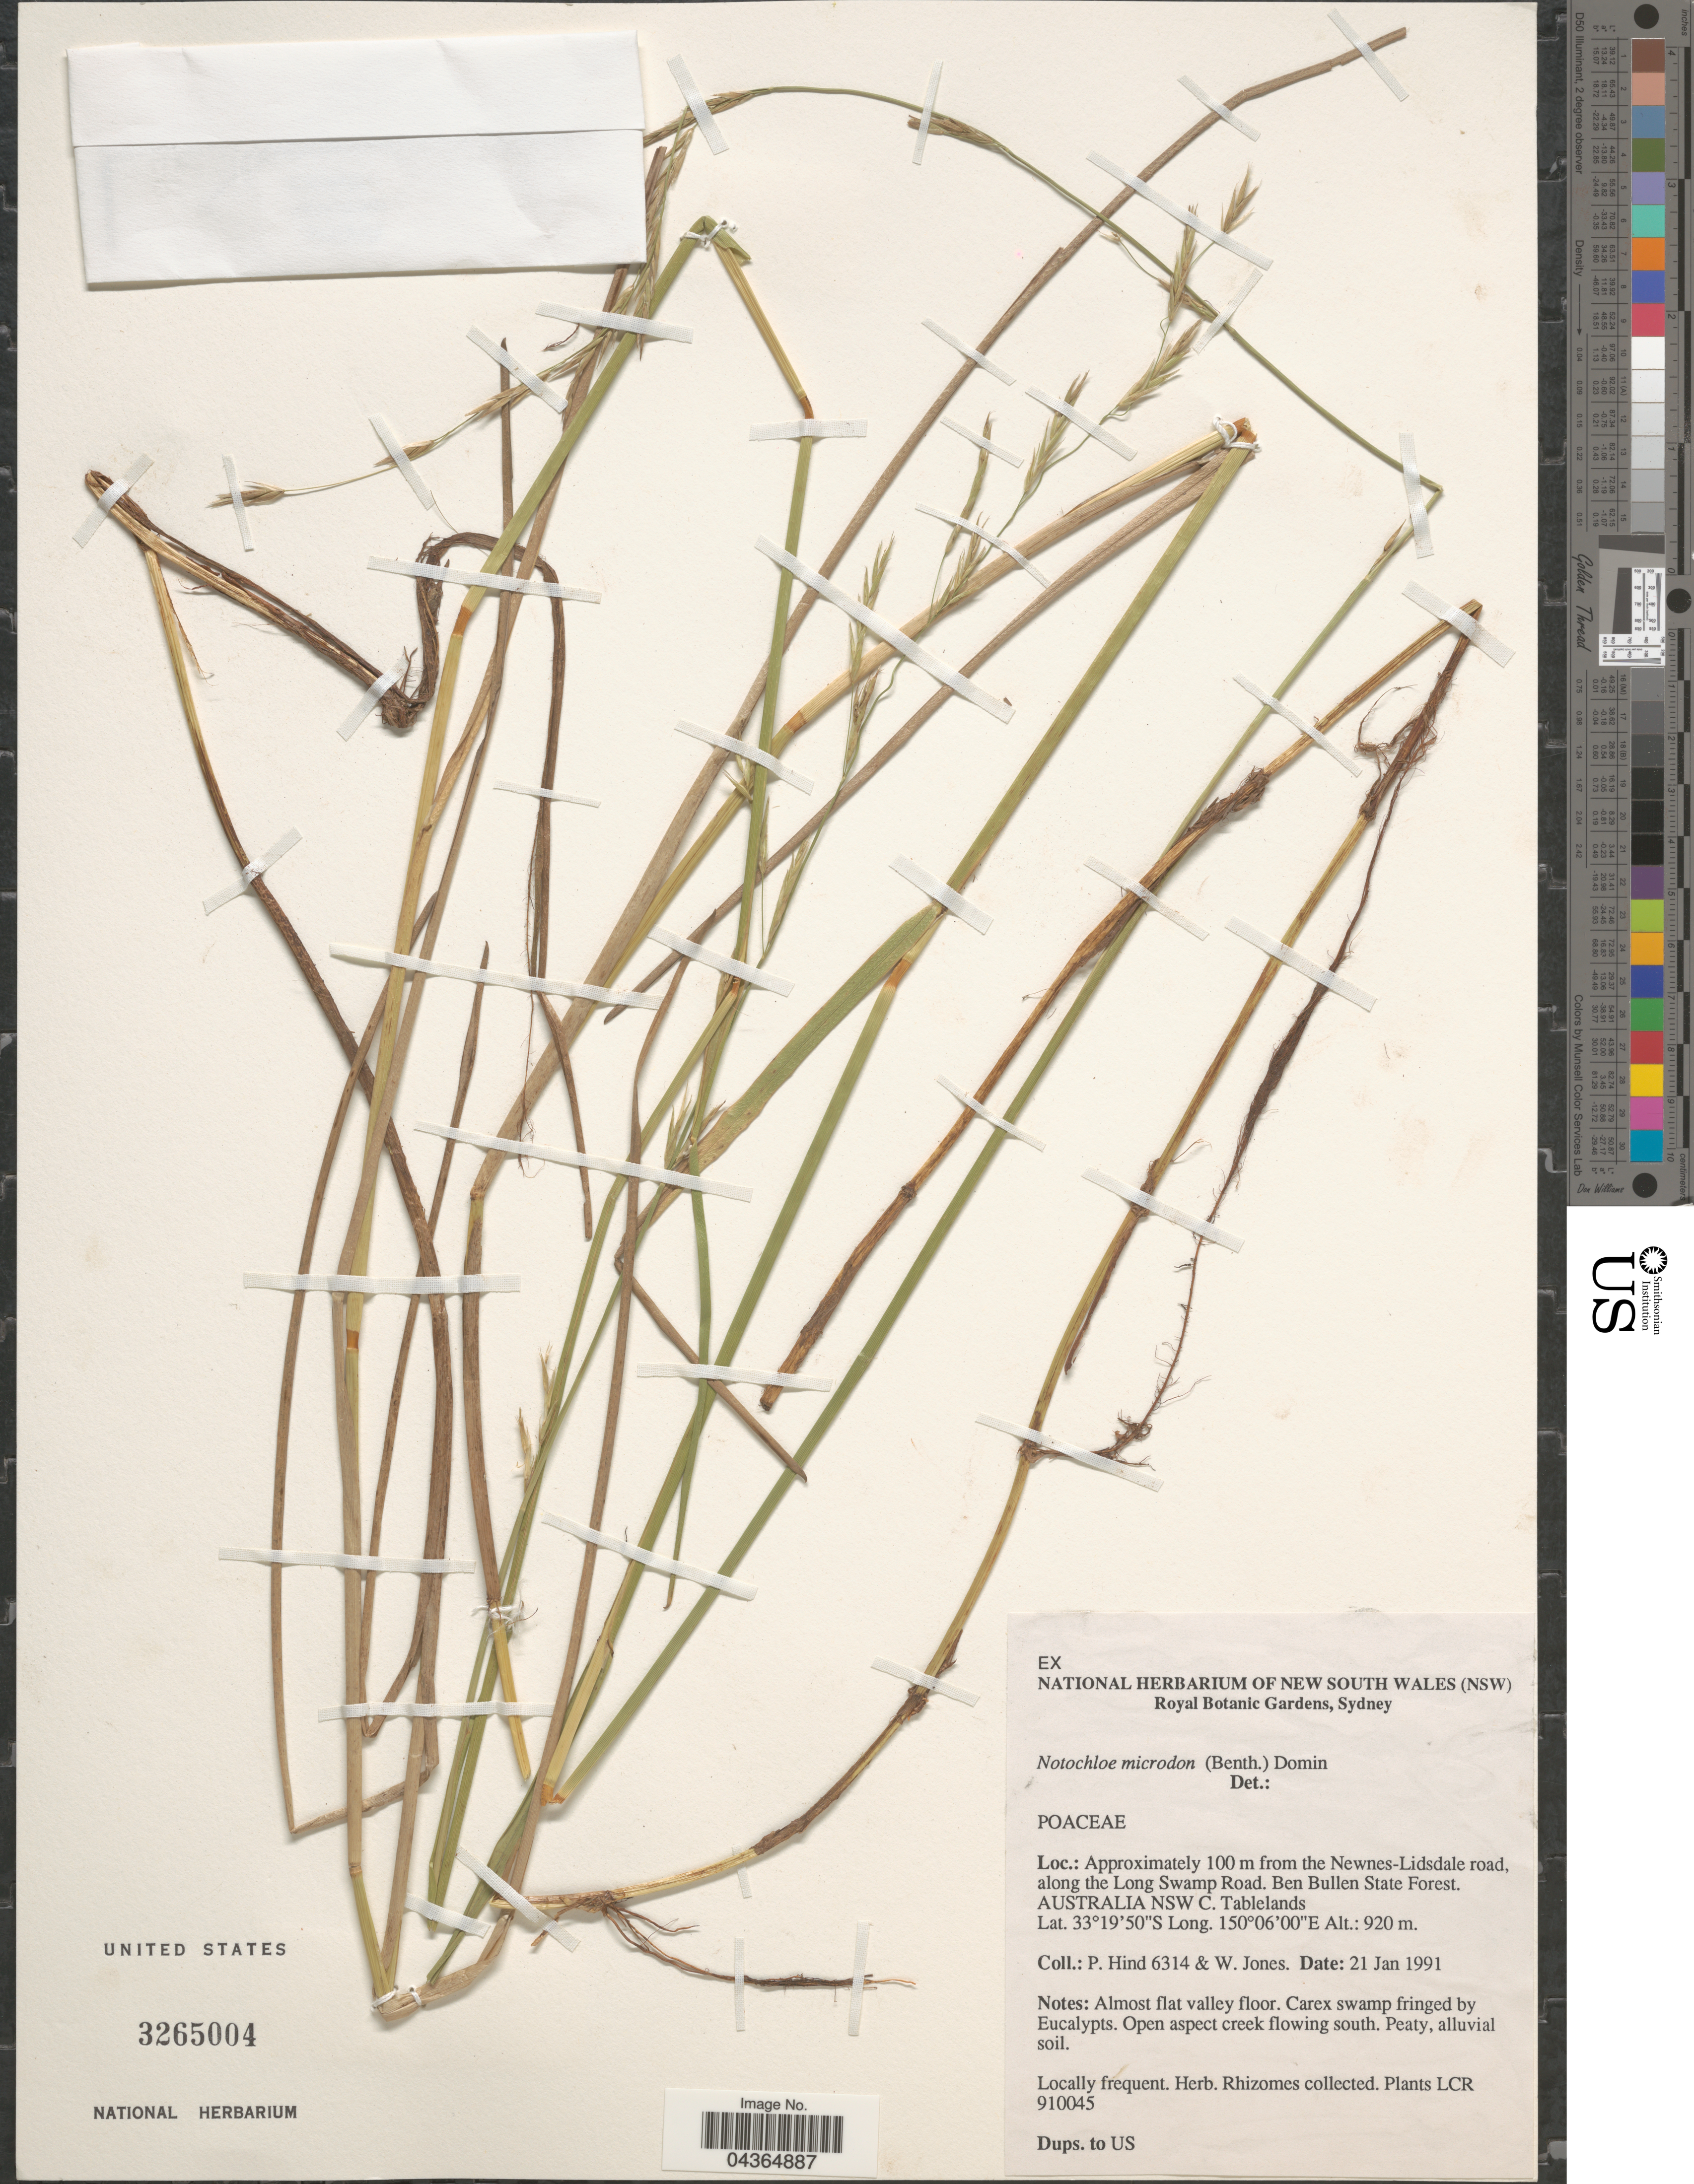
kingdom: Plantae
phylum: Tracheophyta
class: Liliopsida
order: Poales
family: Poaceae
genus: Notochloe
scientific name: Notochloe microdon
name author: (Benth.) Domin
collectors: P. Hind & W. Jones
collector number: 6314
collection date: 1991-01-21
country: Australia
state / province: New South Wales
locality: Approximately 100 m from the Newnes-Lindsdale road, along the Long Swamp Road. Ben Bullen State Forest. Tablelands.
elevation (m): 920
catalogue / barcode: US 3265004